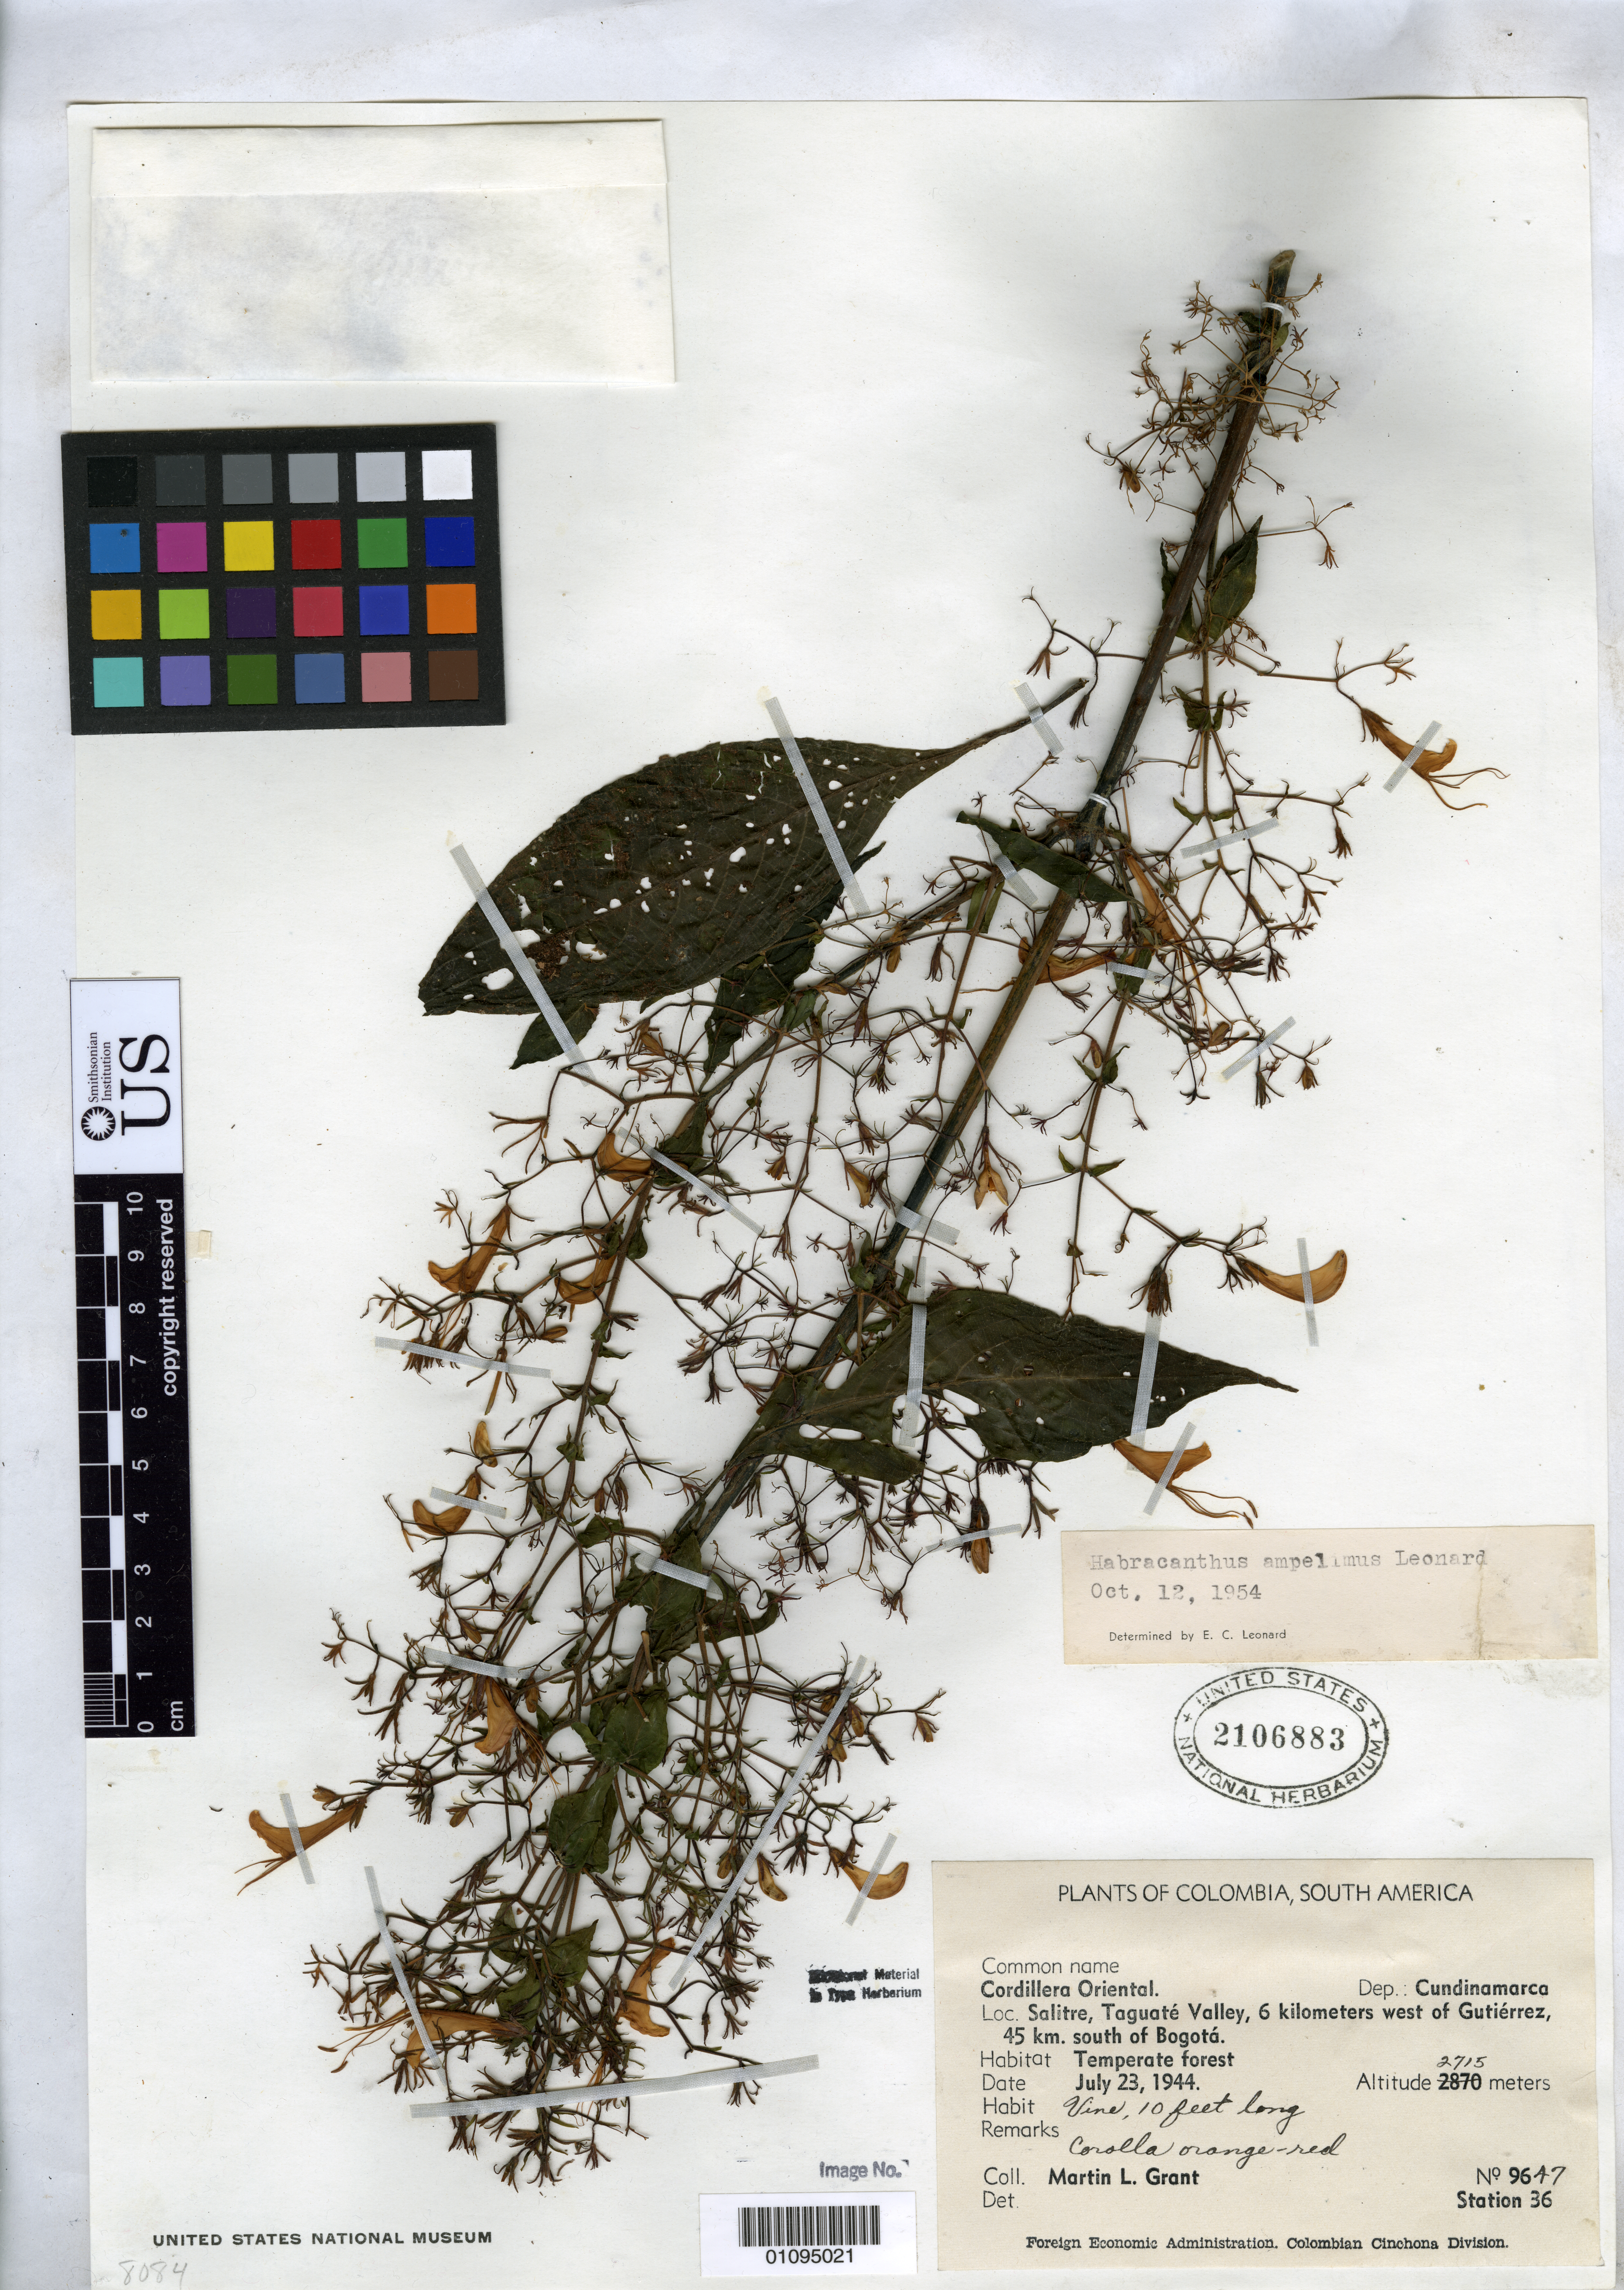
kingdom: Plantae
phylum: Tracheophyta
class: Magnoliopsida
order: Lamiales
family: Acanthaceae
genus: Habracanthus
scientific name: Habracanthus ampelinus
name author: Leonard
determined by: Leonard, Emery C., (US)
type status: Isotype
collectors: M. L. Grant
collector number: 9647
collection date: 1944-07-23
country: Colombia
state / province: Cundinamarca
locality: SWalitre, Taguate Valley, 6 km west of Gutierrez, 45 km south of Bogota.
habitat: Temperate forest.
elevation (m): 2715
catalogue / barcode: US 2106883